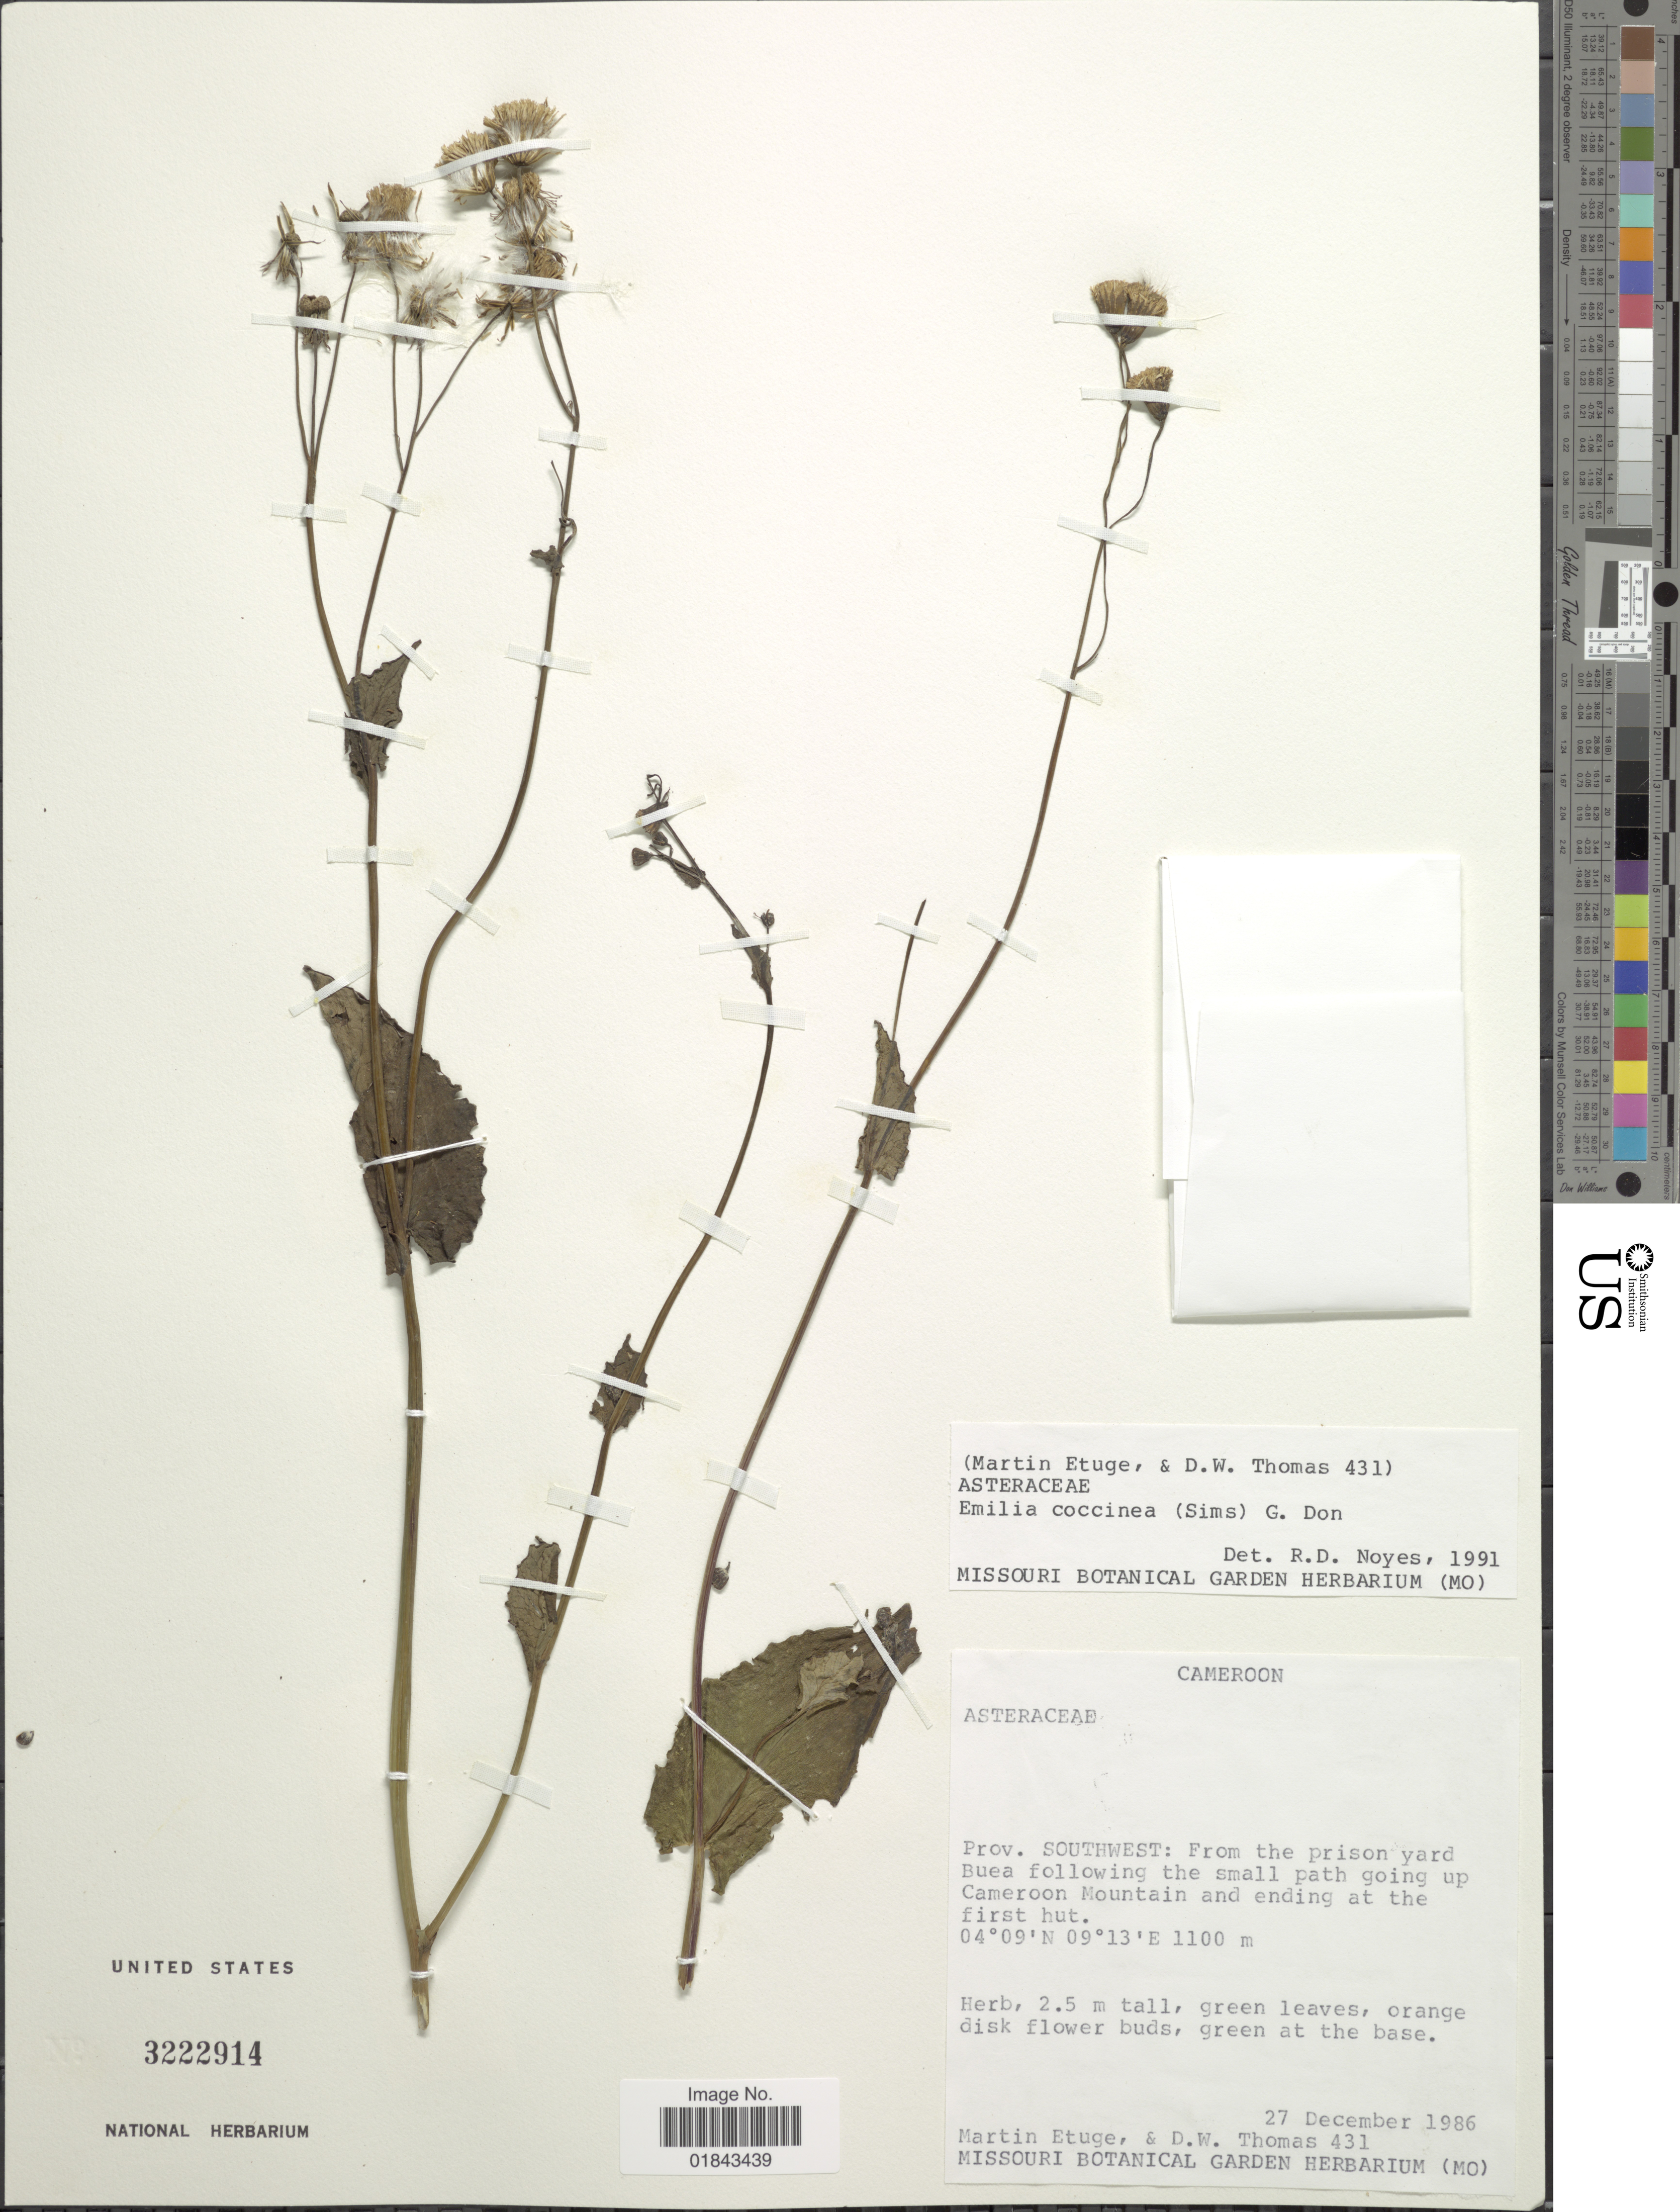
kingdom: Plantae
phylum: Tracheophyta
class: Magnoliopsida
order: Asterales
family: Asteraceae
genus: Emilia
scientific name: Emilia coccinea (Sims) Sweet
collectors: M. Etuge & D. W. Thomas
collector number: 431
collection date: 1986-12-27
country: Cameroon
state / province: Sud-Ouest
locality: From the prison yard Buea following the small path going up Cameroon Mountain and ending at the first hut, SOUTHWEST.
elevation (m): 1100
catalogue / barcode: US 3222914